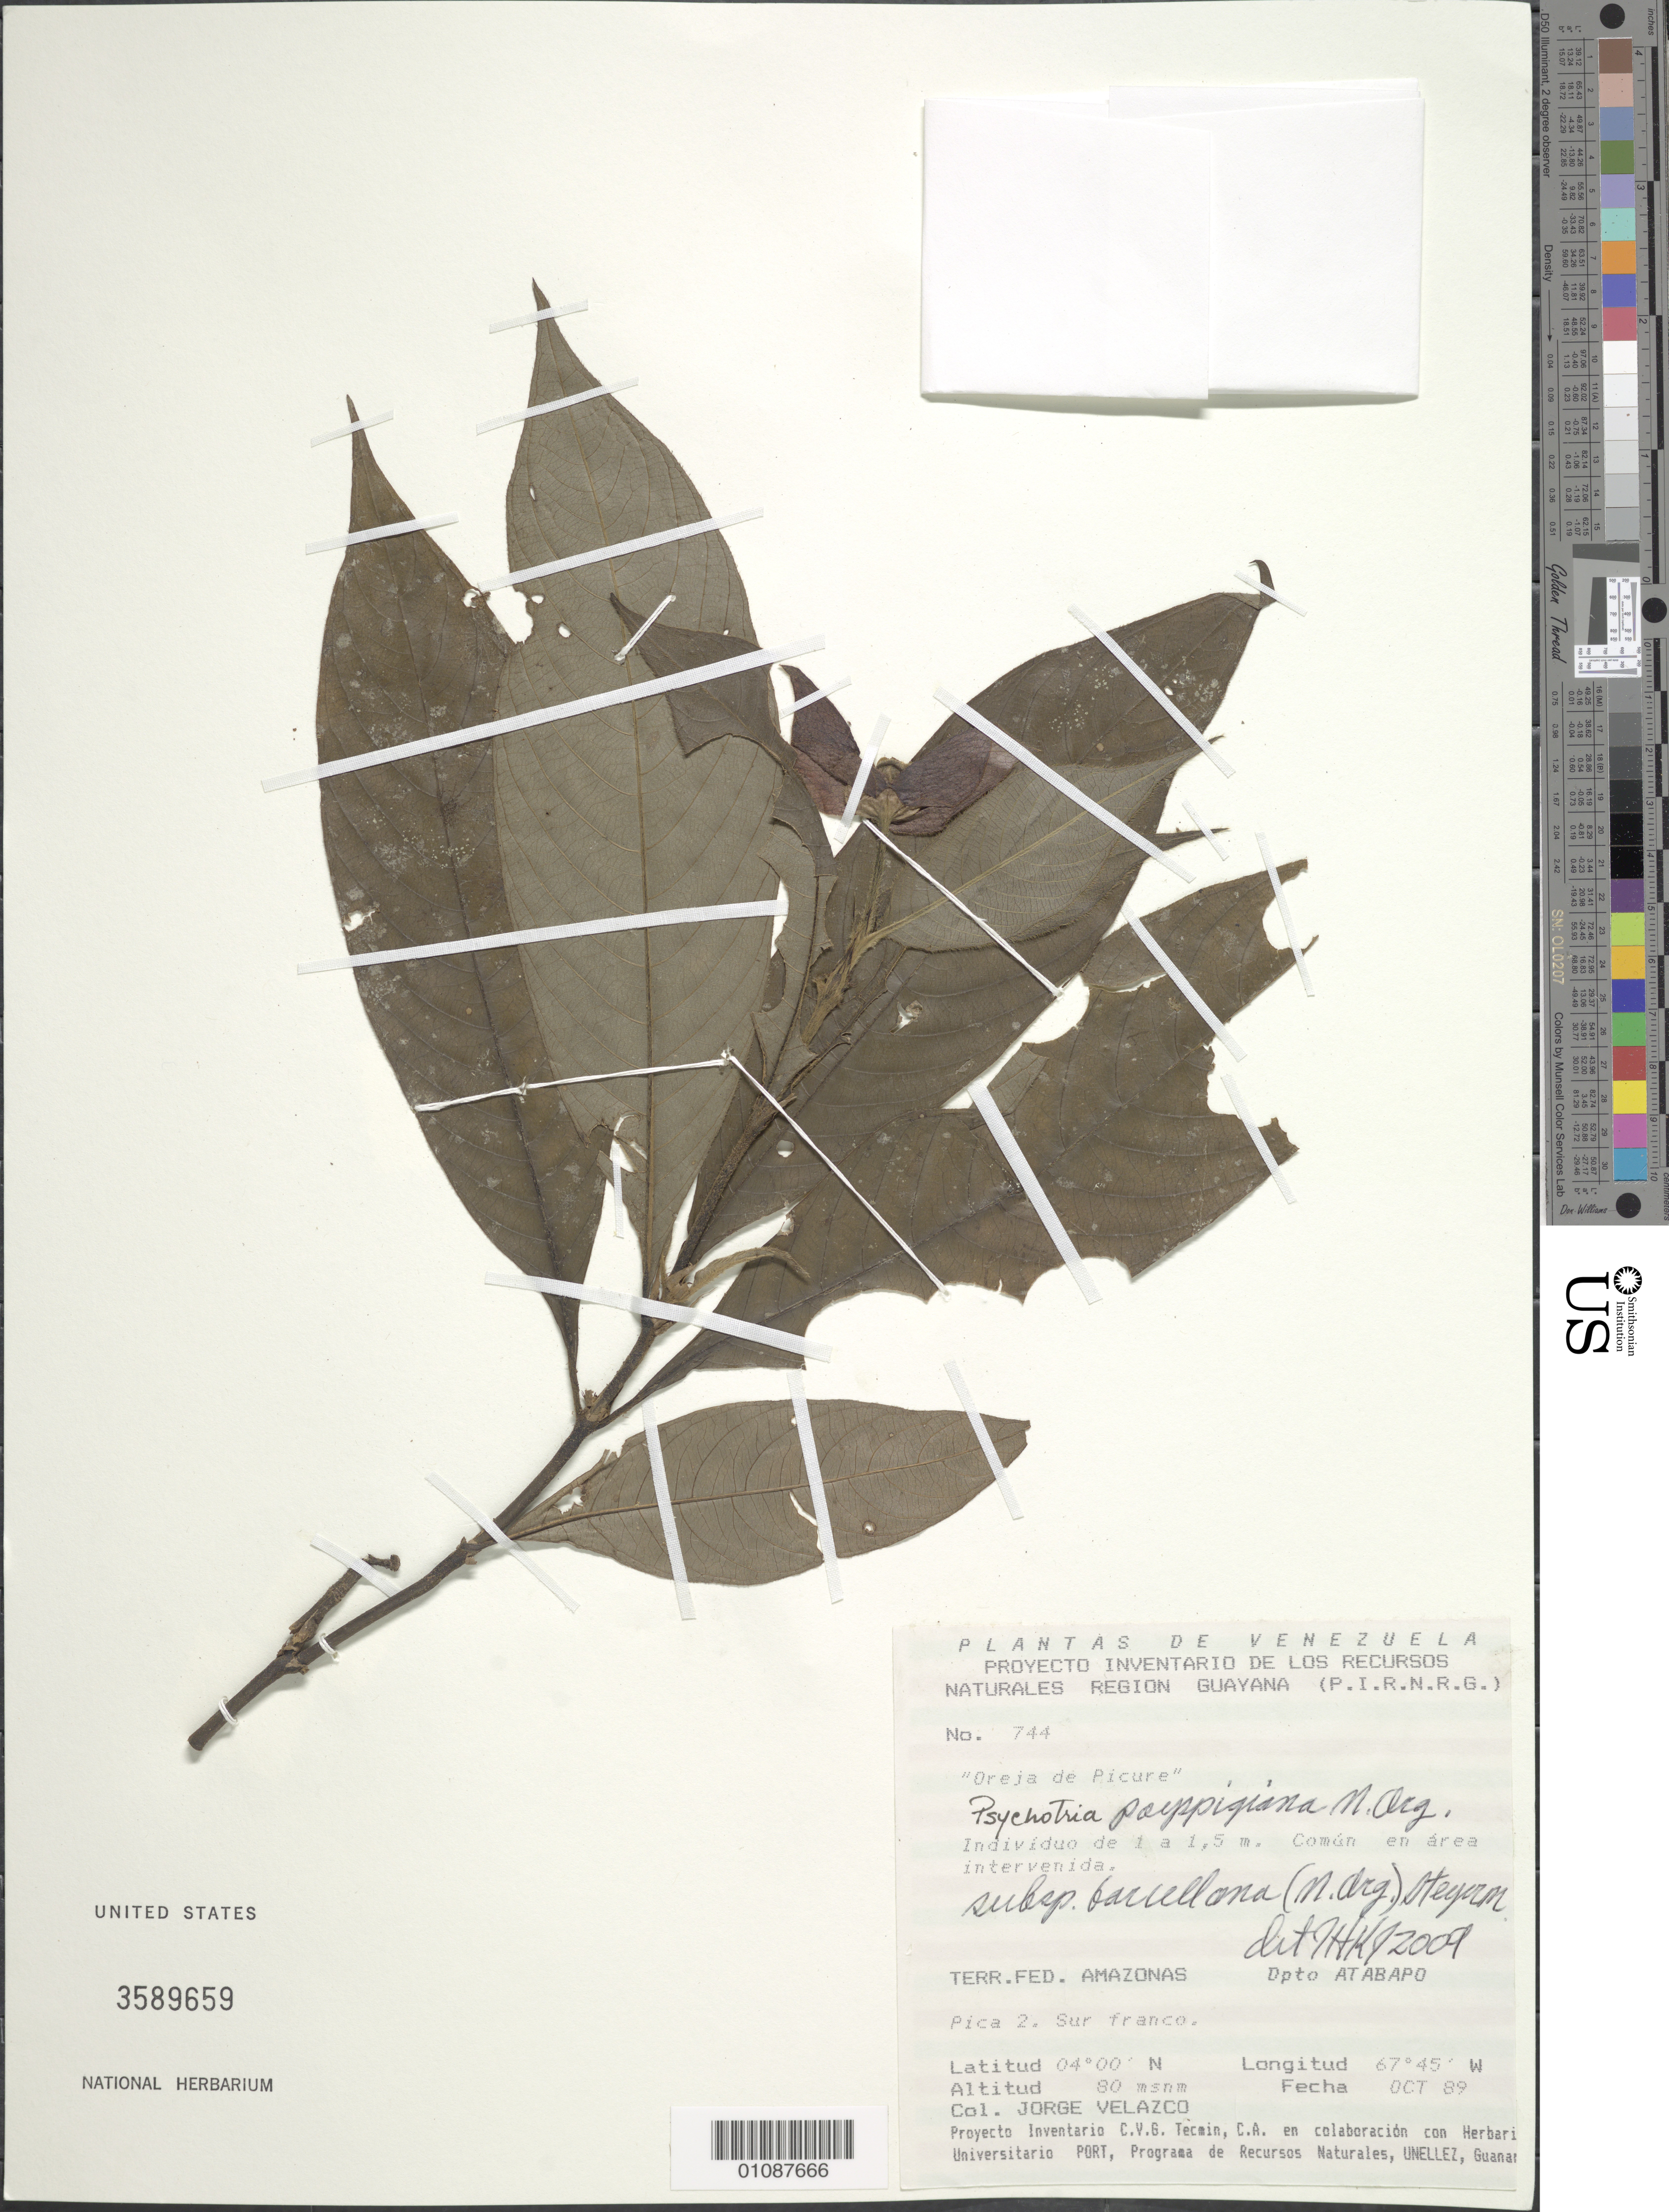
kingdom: Plantae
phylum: Tracheophyta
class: Magnoliopsida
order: Gentianales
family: Rubiaceae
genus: Psychotria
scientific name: Psychotria poeppigiana subsp. barcellana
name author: (Müll. Arg.) Steyerm.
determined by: Kirkbride, J. H.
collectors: J. Velazco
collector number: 744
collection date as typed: Oct-89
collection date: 1989-10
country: Venezuela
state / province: Amazonas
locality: Pica 2. Sur franco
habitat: Area intervenida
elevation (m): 80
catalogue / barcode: US 3589659